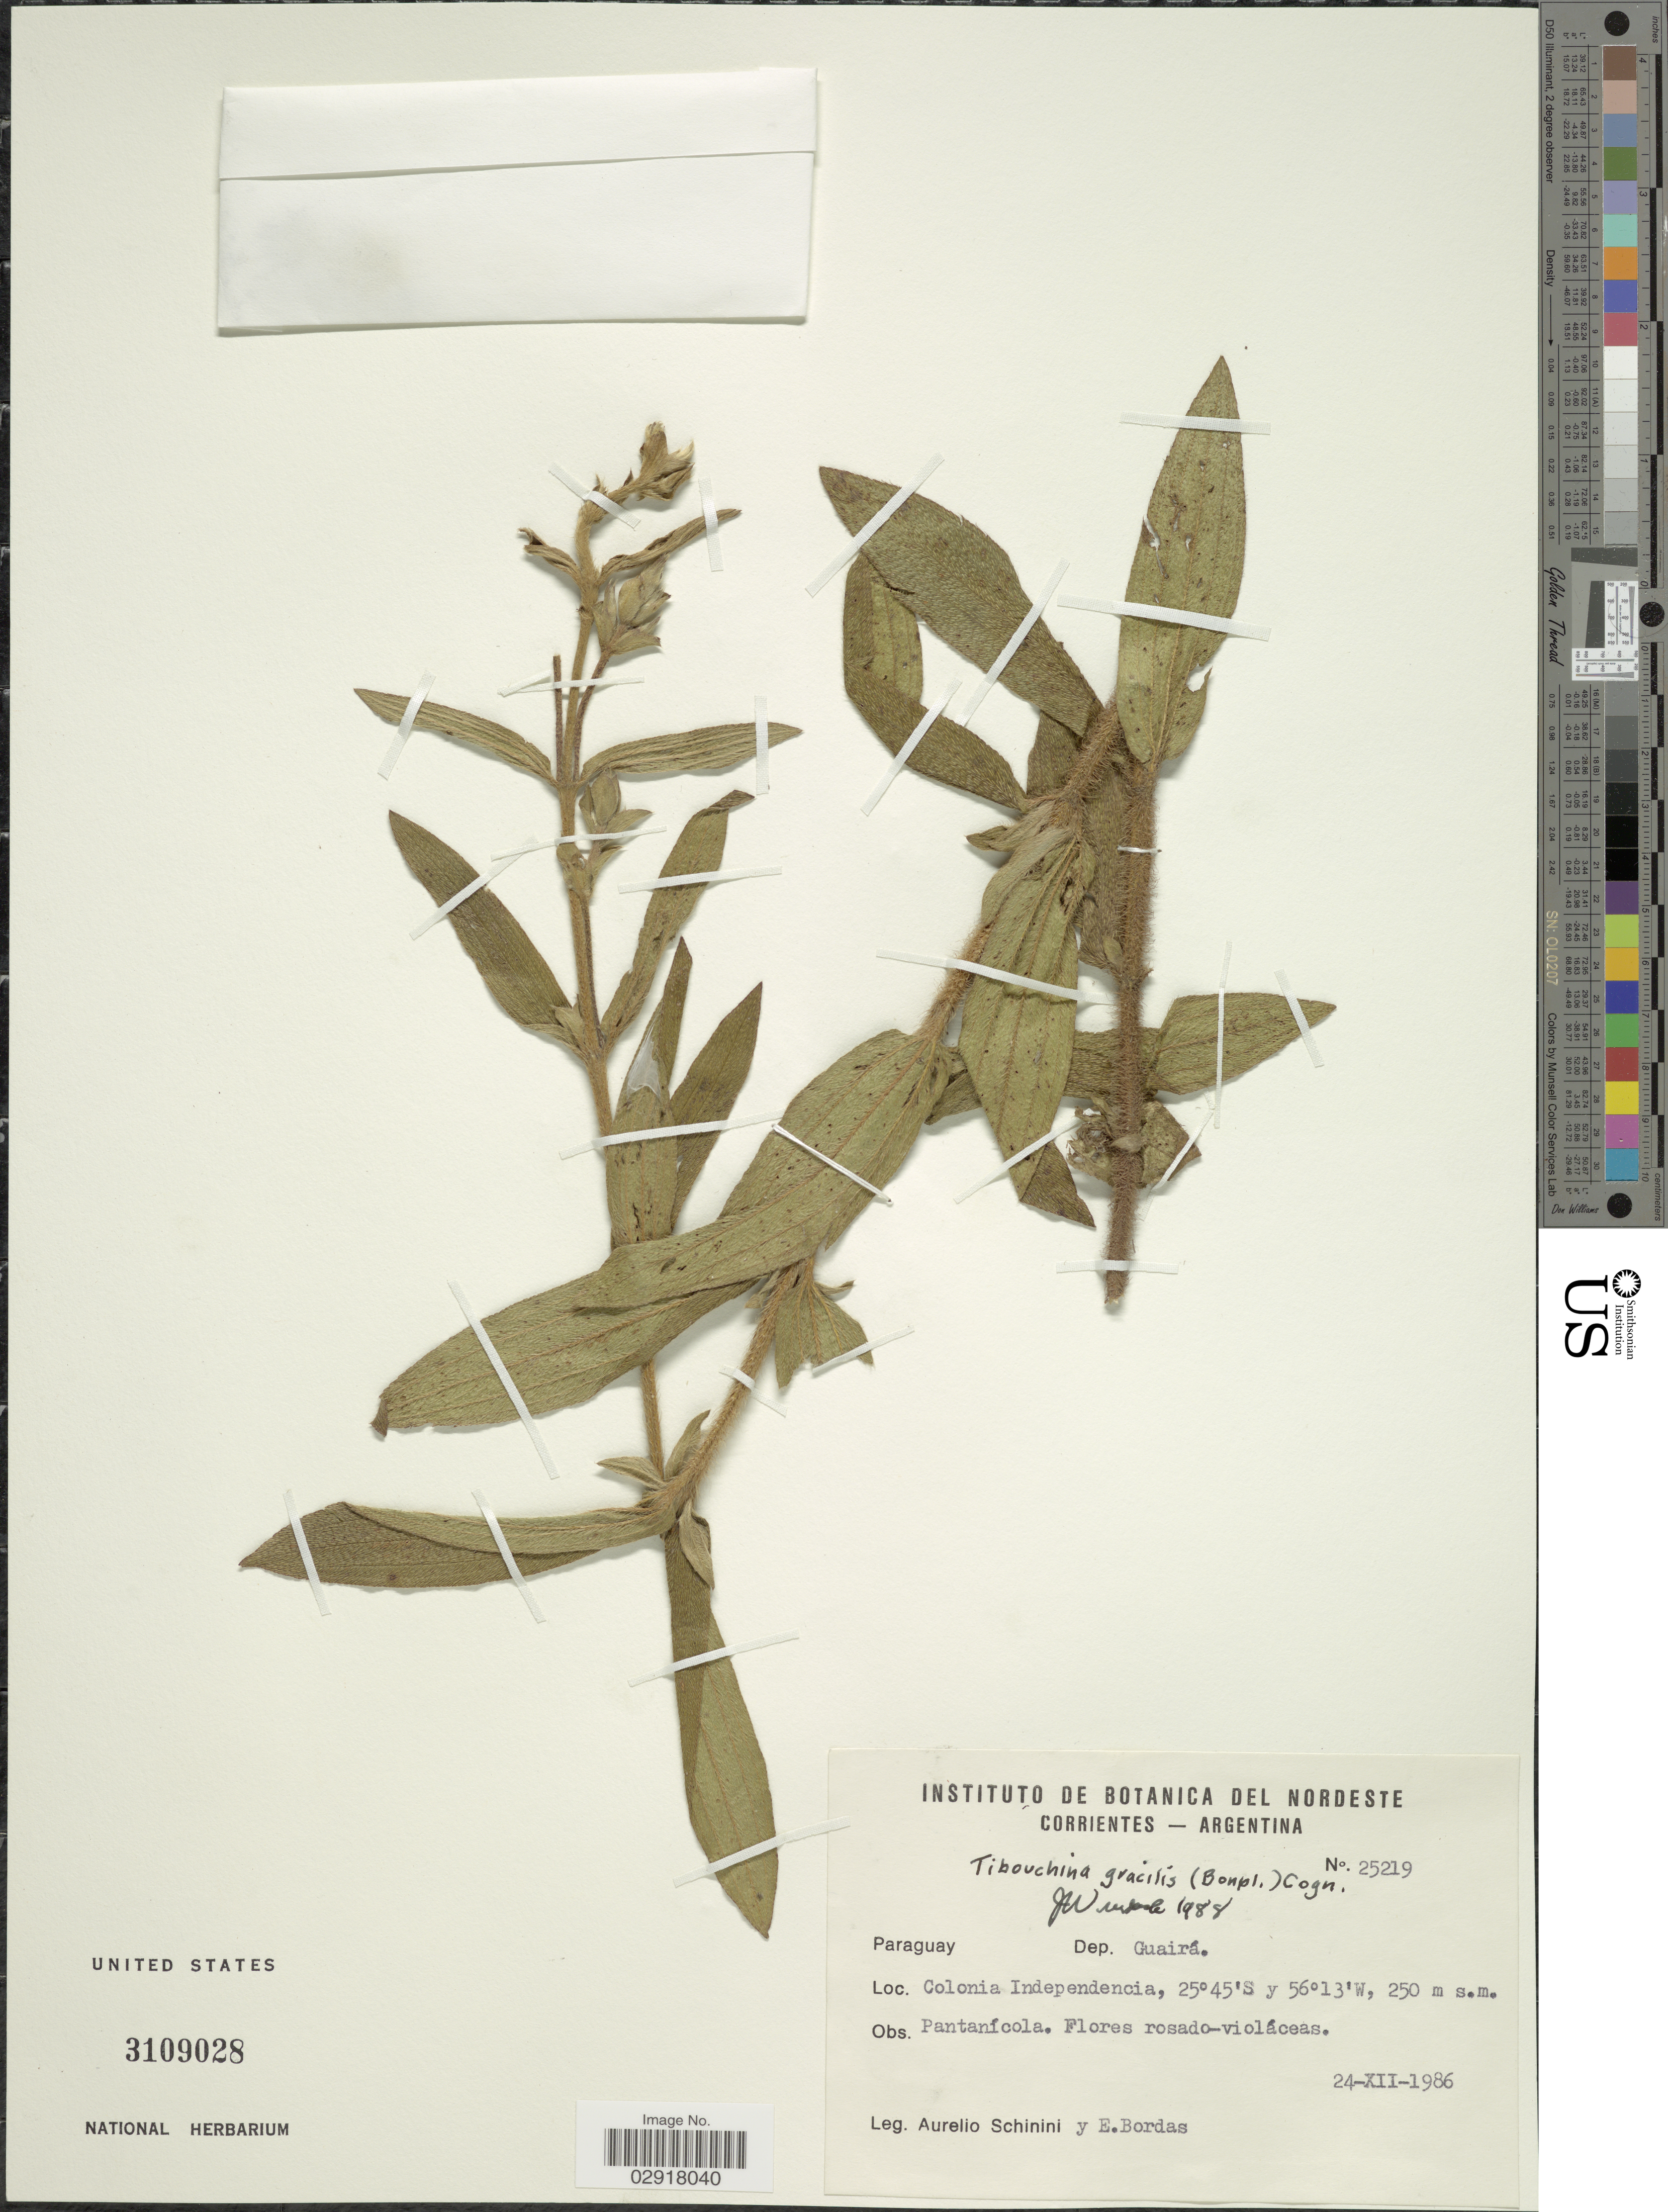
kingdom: Plantae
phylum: Tracheophyta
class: Magnoliopsida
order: Myrtales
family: Melastomataceae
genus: Chaetogastra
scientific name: Chaetogastra gracilis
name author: (Bonpl.) DC.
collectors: A. Schinini & E. Bordas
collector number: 25219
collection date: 1986-12-24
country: Argentina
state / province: Corrientes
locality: Colonia Independencia.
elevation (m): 250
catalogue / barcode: US 3109028